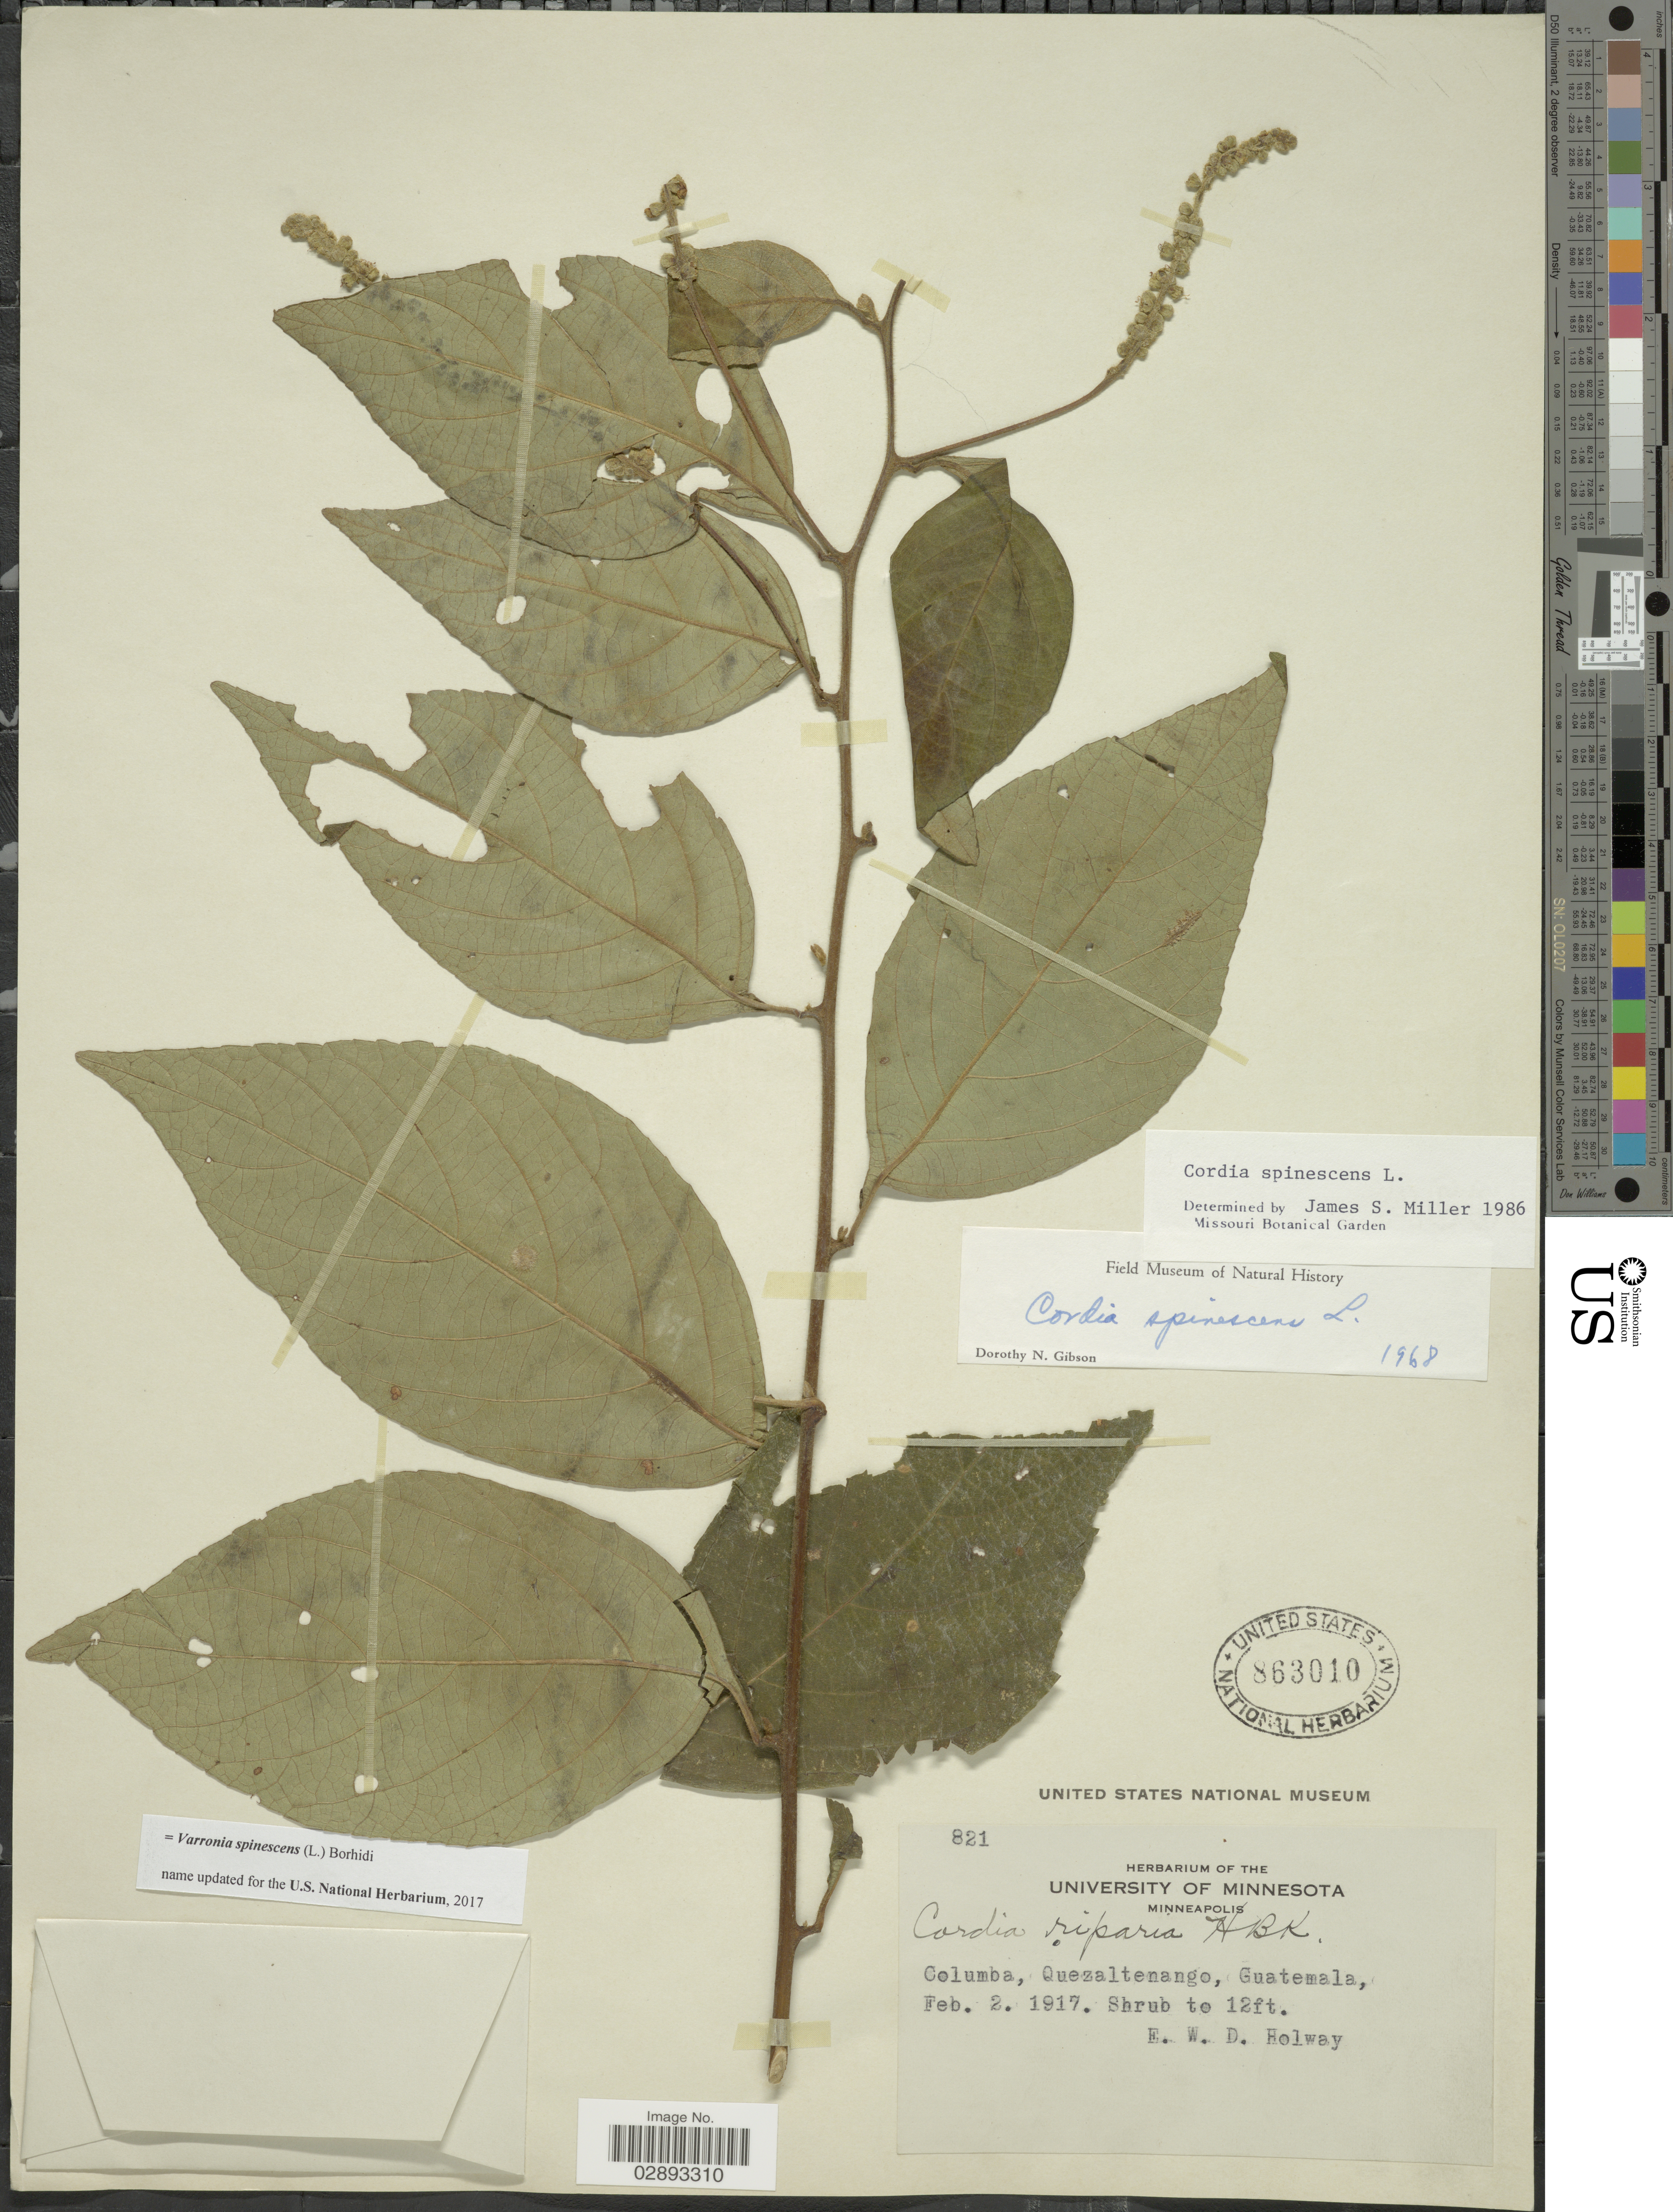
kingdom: Plantae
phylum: Tracheophyta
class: Magnoliopsida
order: Boraginales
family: Cordiaceae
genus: Varronia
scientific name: Varronia spinescens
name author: (L.) Borhidi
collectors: E. W. D. Holway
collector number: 821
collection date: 1917-02-02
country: Guatemala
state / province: Quetzaltenango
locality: Columba, Quezaltenango, Guatemala.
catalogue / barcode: US 863010